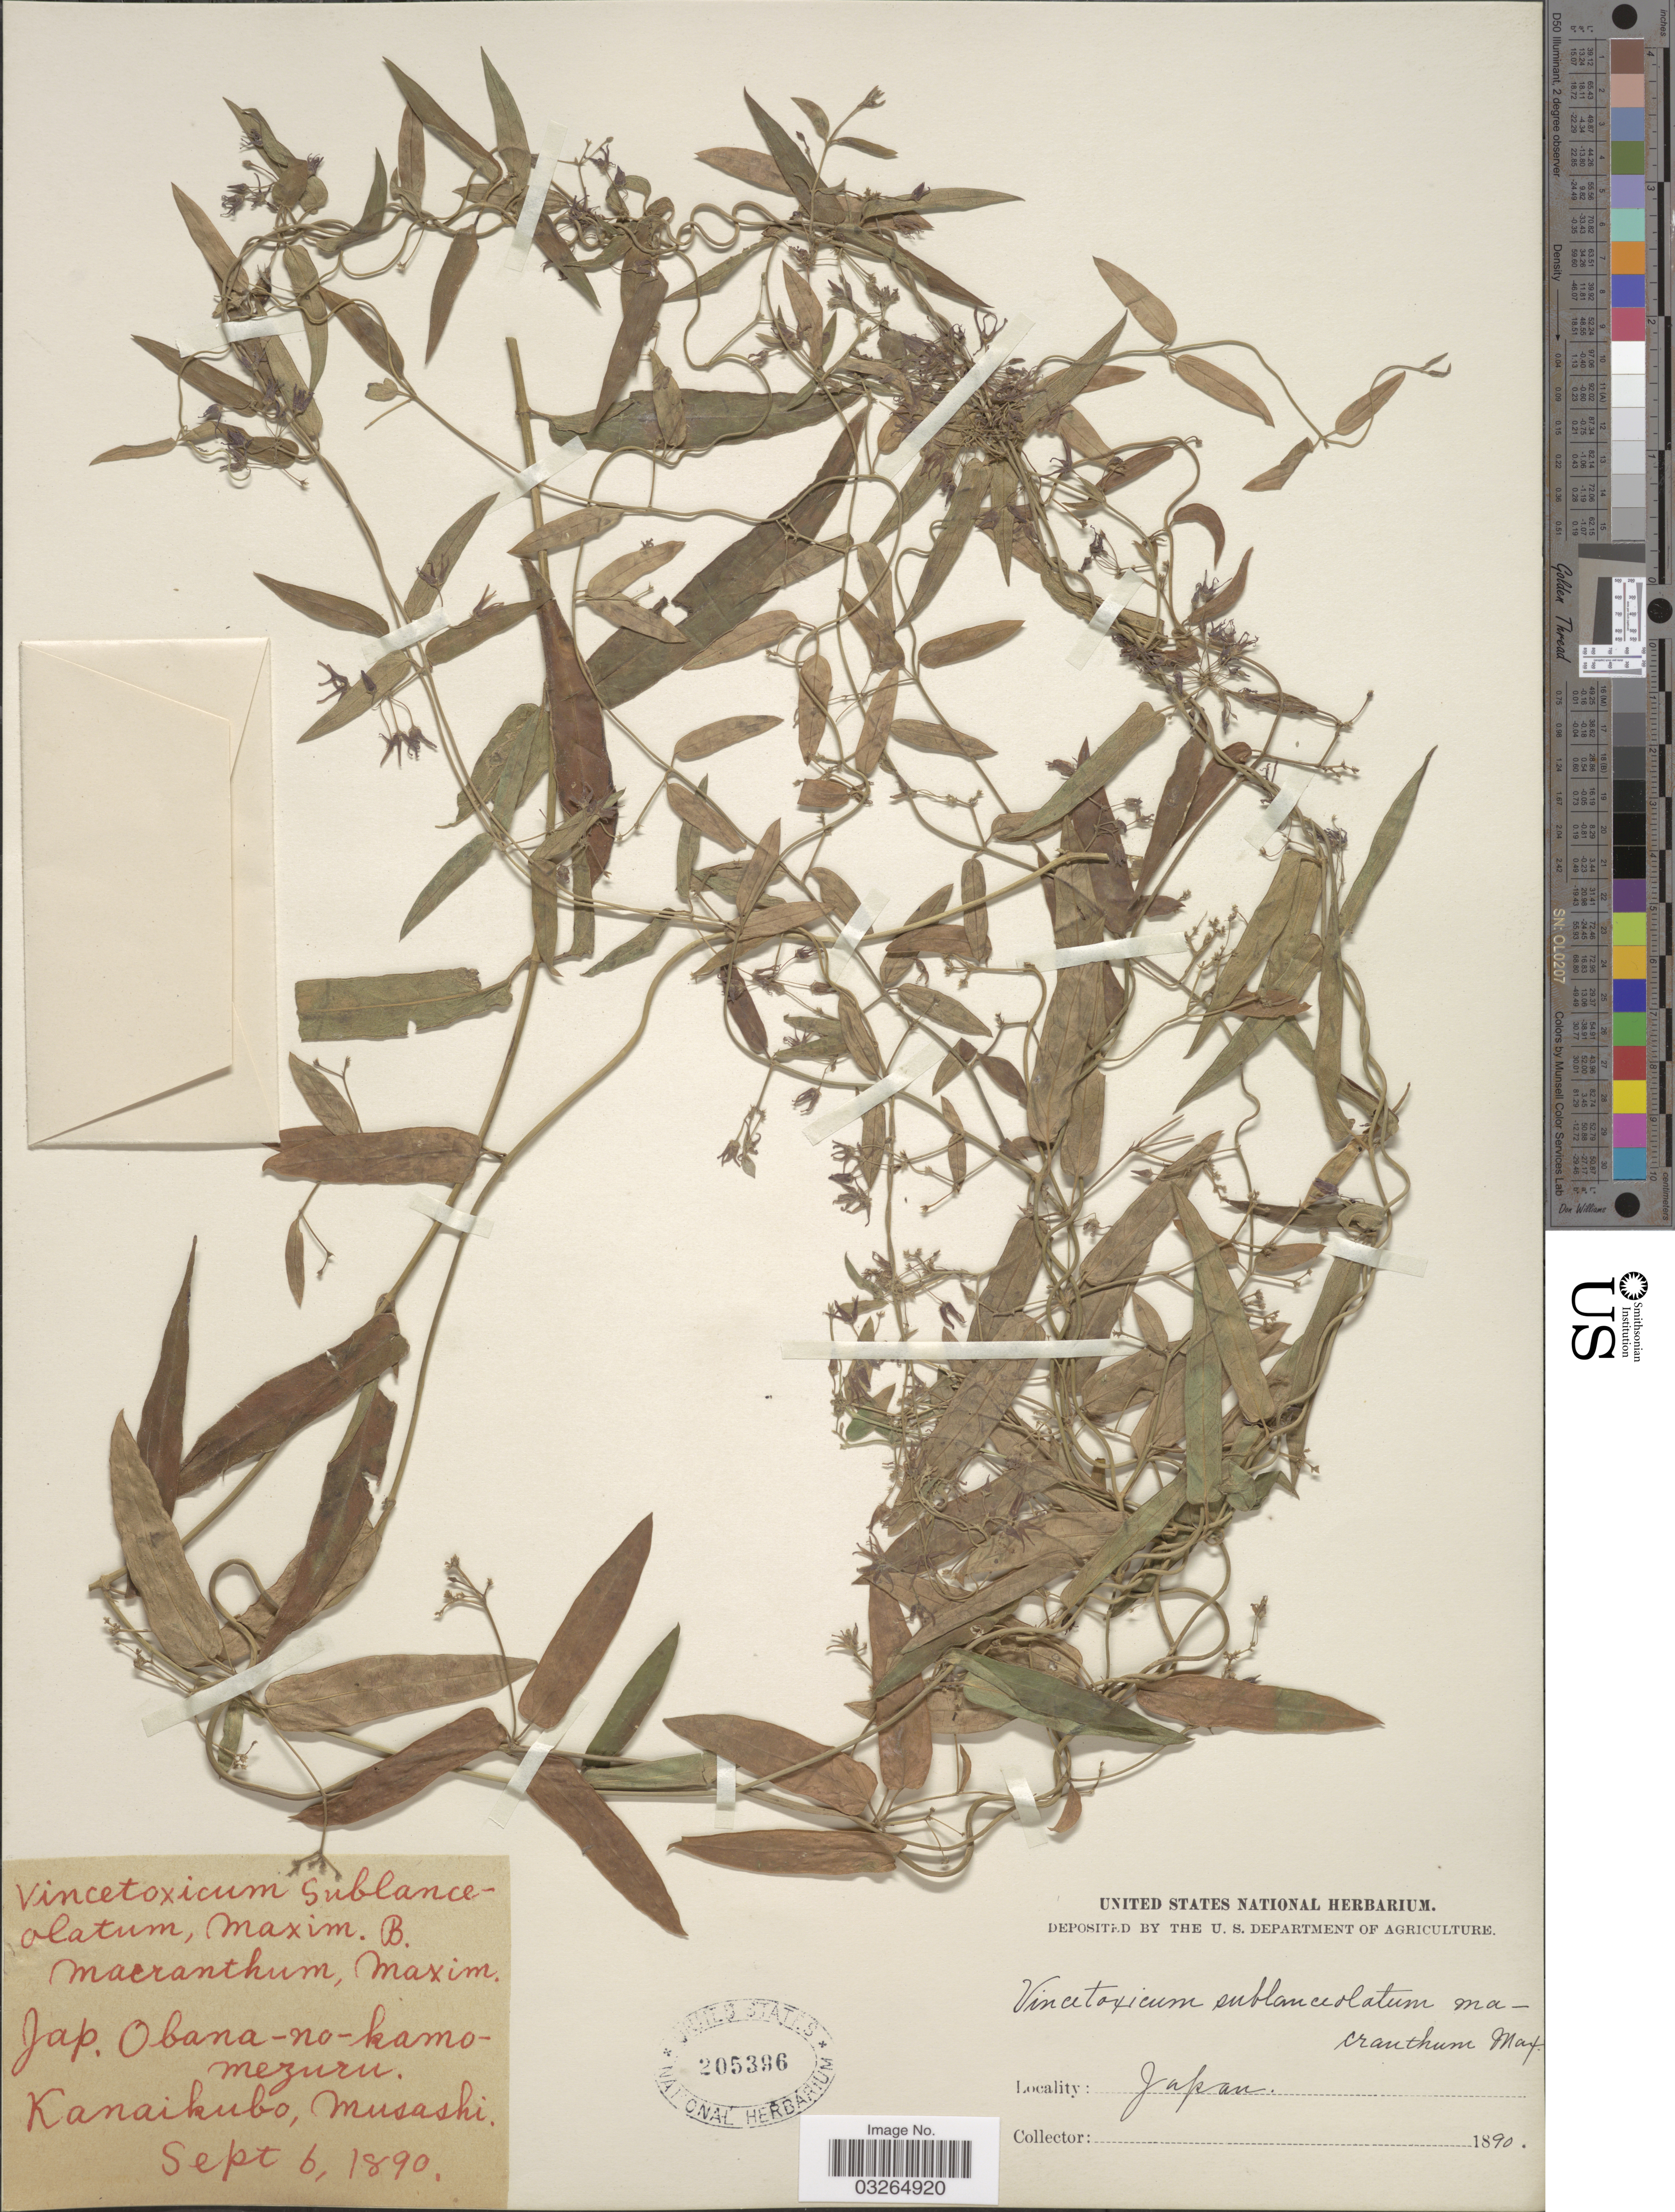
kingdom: Plantae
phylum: Tracheophyta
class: Magnoliopsida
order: Gentianales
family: Apocynaceae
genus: Cynanchum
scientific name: Cynanchum stauntonii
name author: (Decne.) Schltr. ex H. Lév.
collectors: ex herb. United States National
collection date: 1890-09-06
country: Japan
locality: Kanaikubo, Musashi.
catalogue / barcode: US 205396